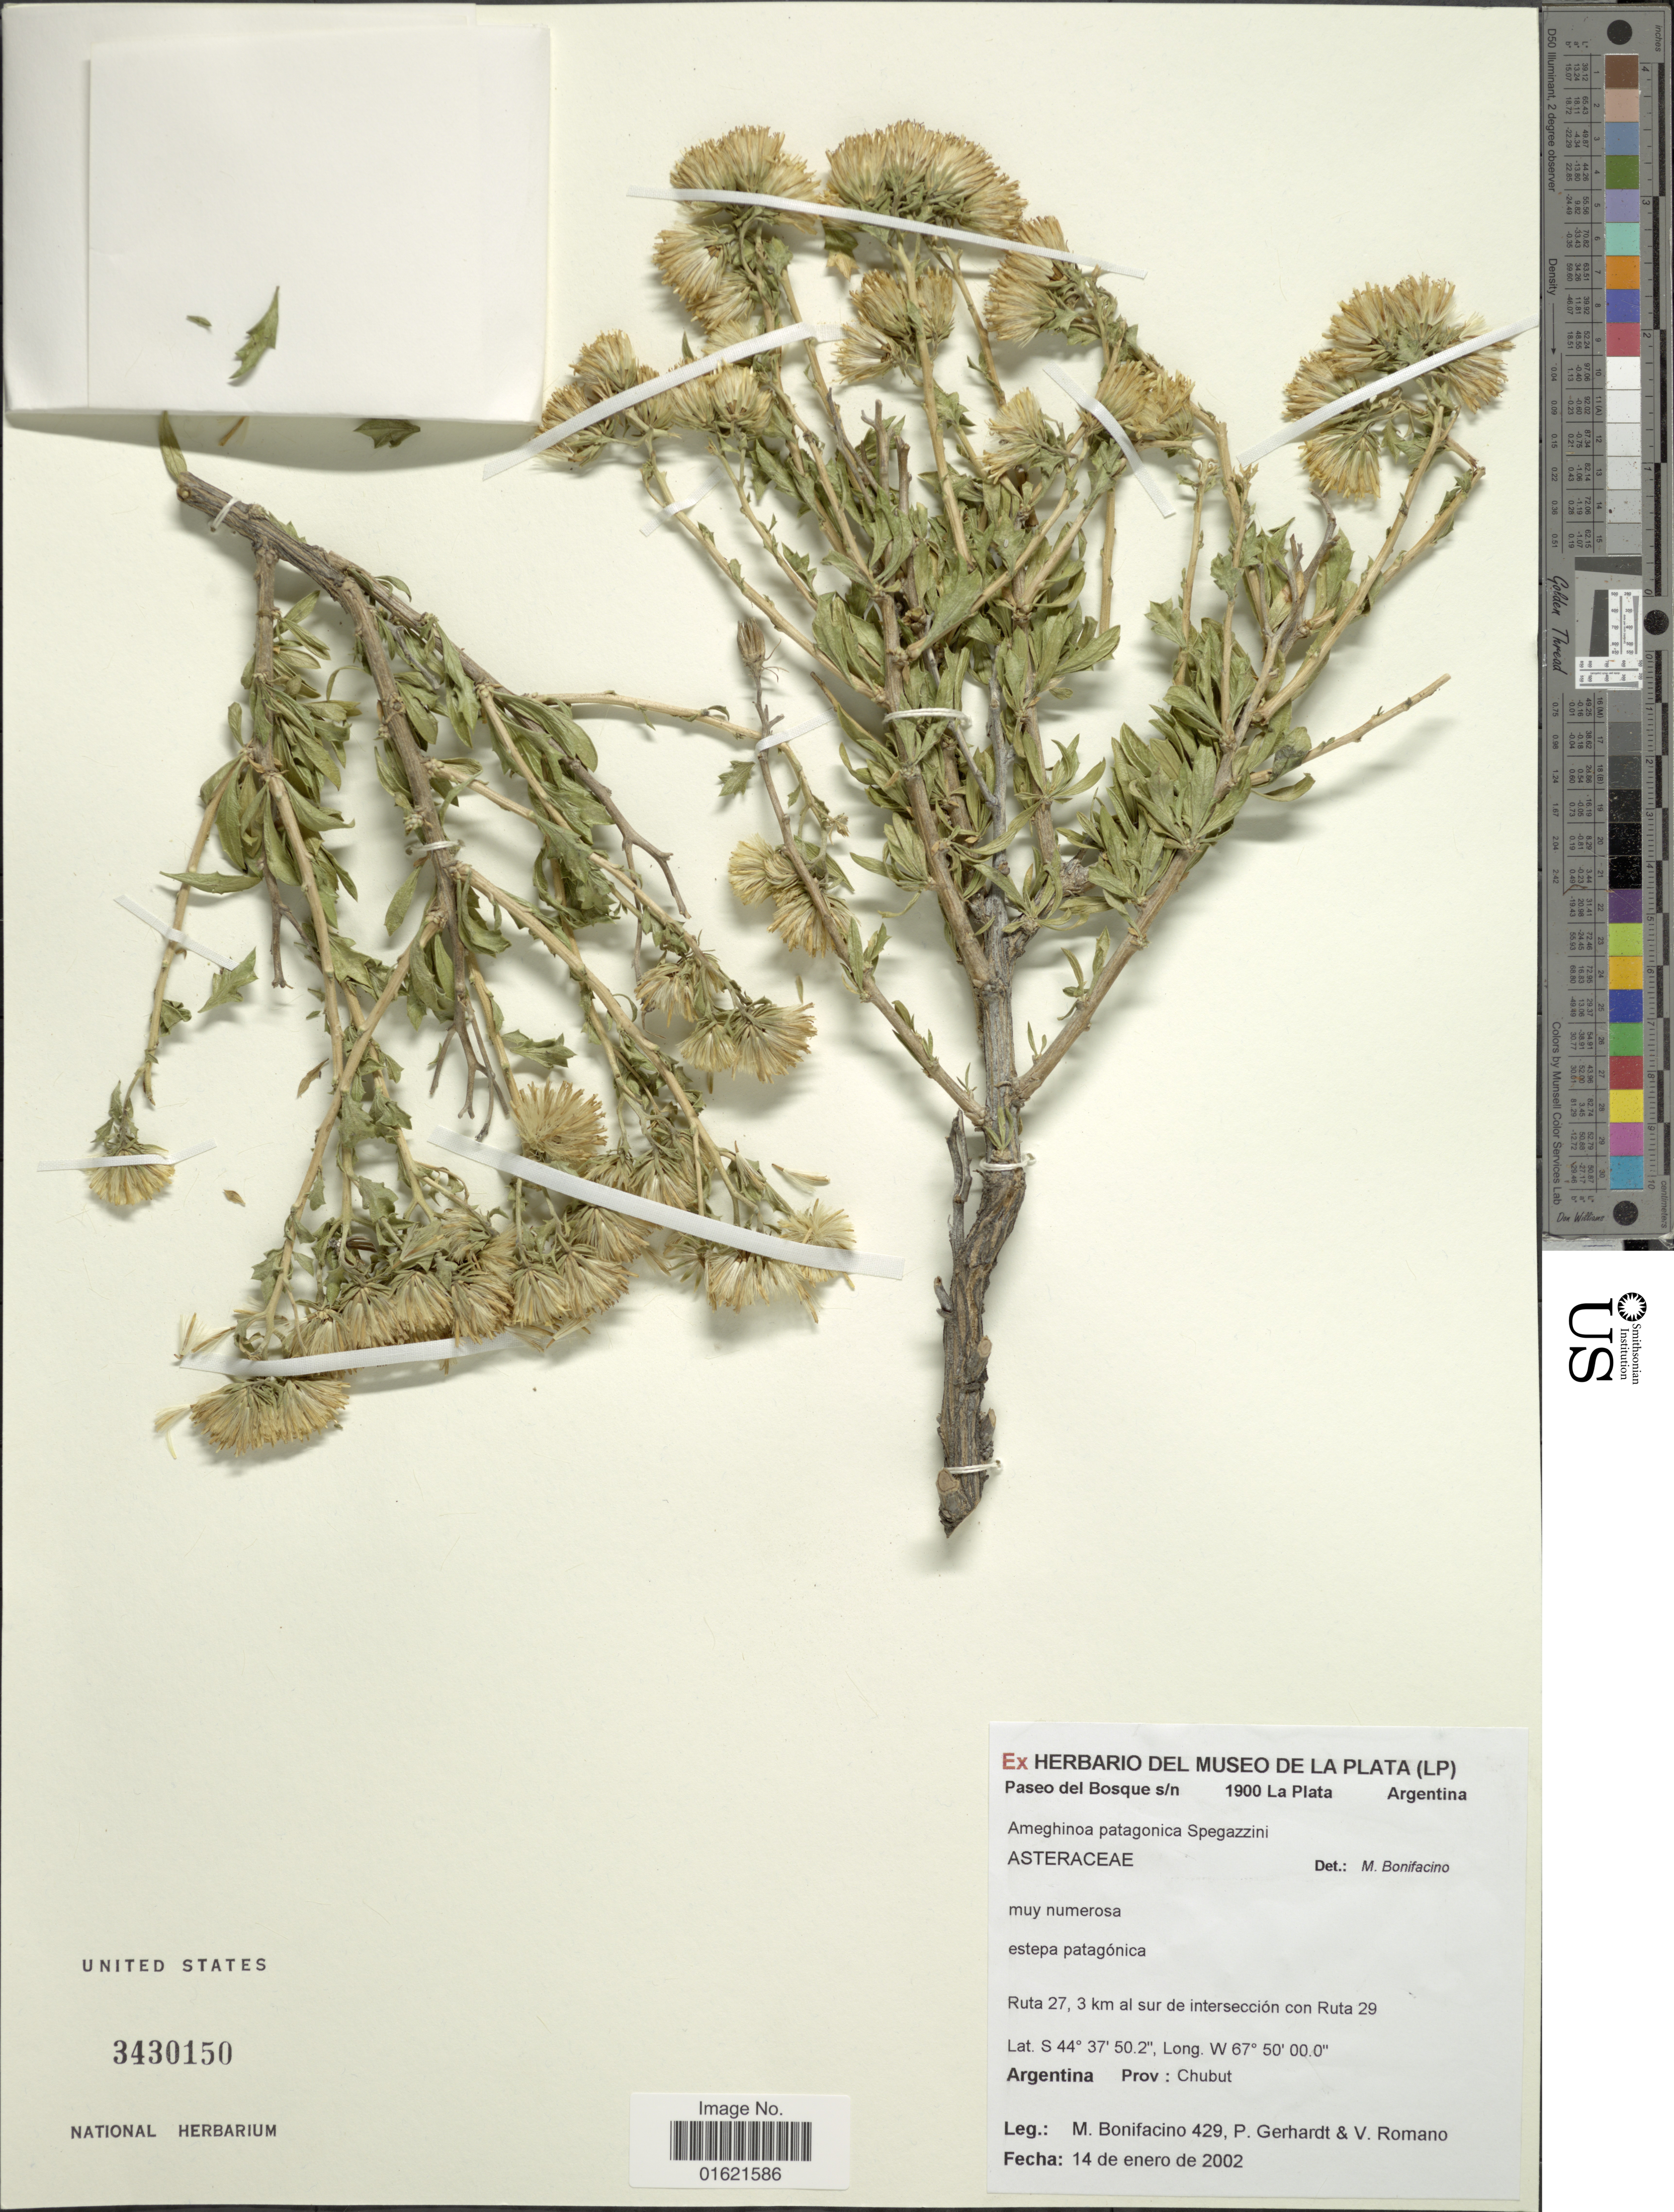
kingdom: Plantae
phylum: Tracheophyta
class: Magnoliopsida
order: Asterales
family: Asteraceae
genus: Ameghinoa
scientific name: Ameghinoa patagonica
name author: Speg.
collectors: M. Bonifacino, P. Gerhardt & V. Romano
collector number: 0429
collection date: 2002-01-14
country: Argentina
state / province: Chubut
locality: Ruta 27, 3 km al sur de interseccion con Ruta 29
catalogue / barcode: US 3430150